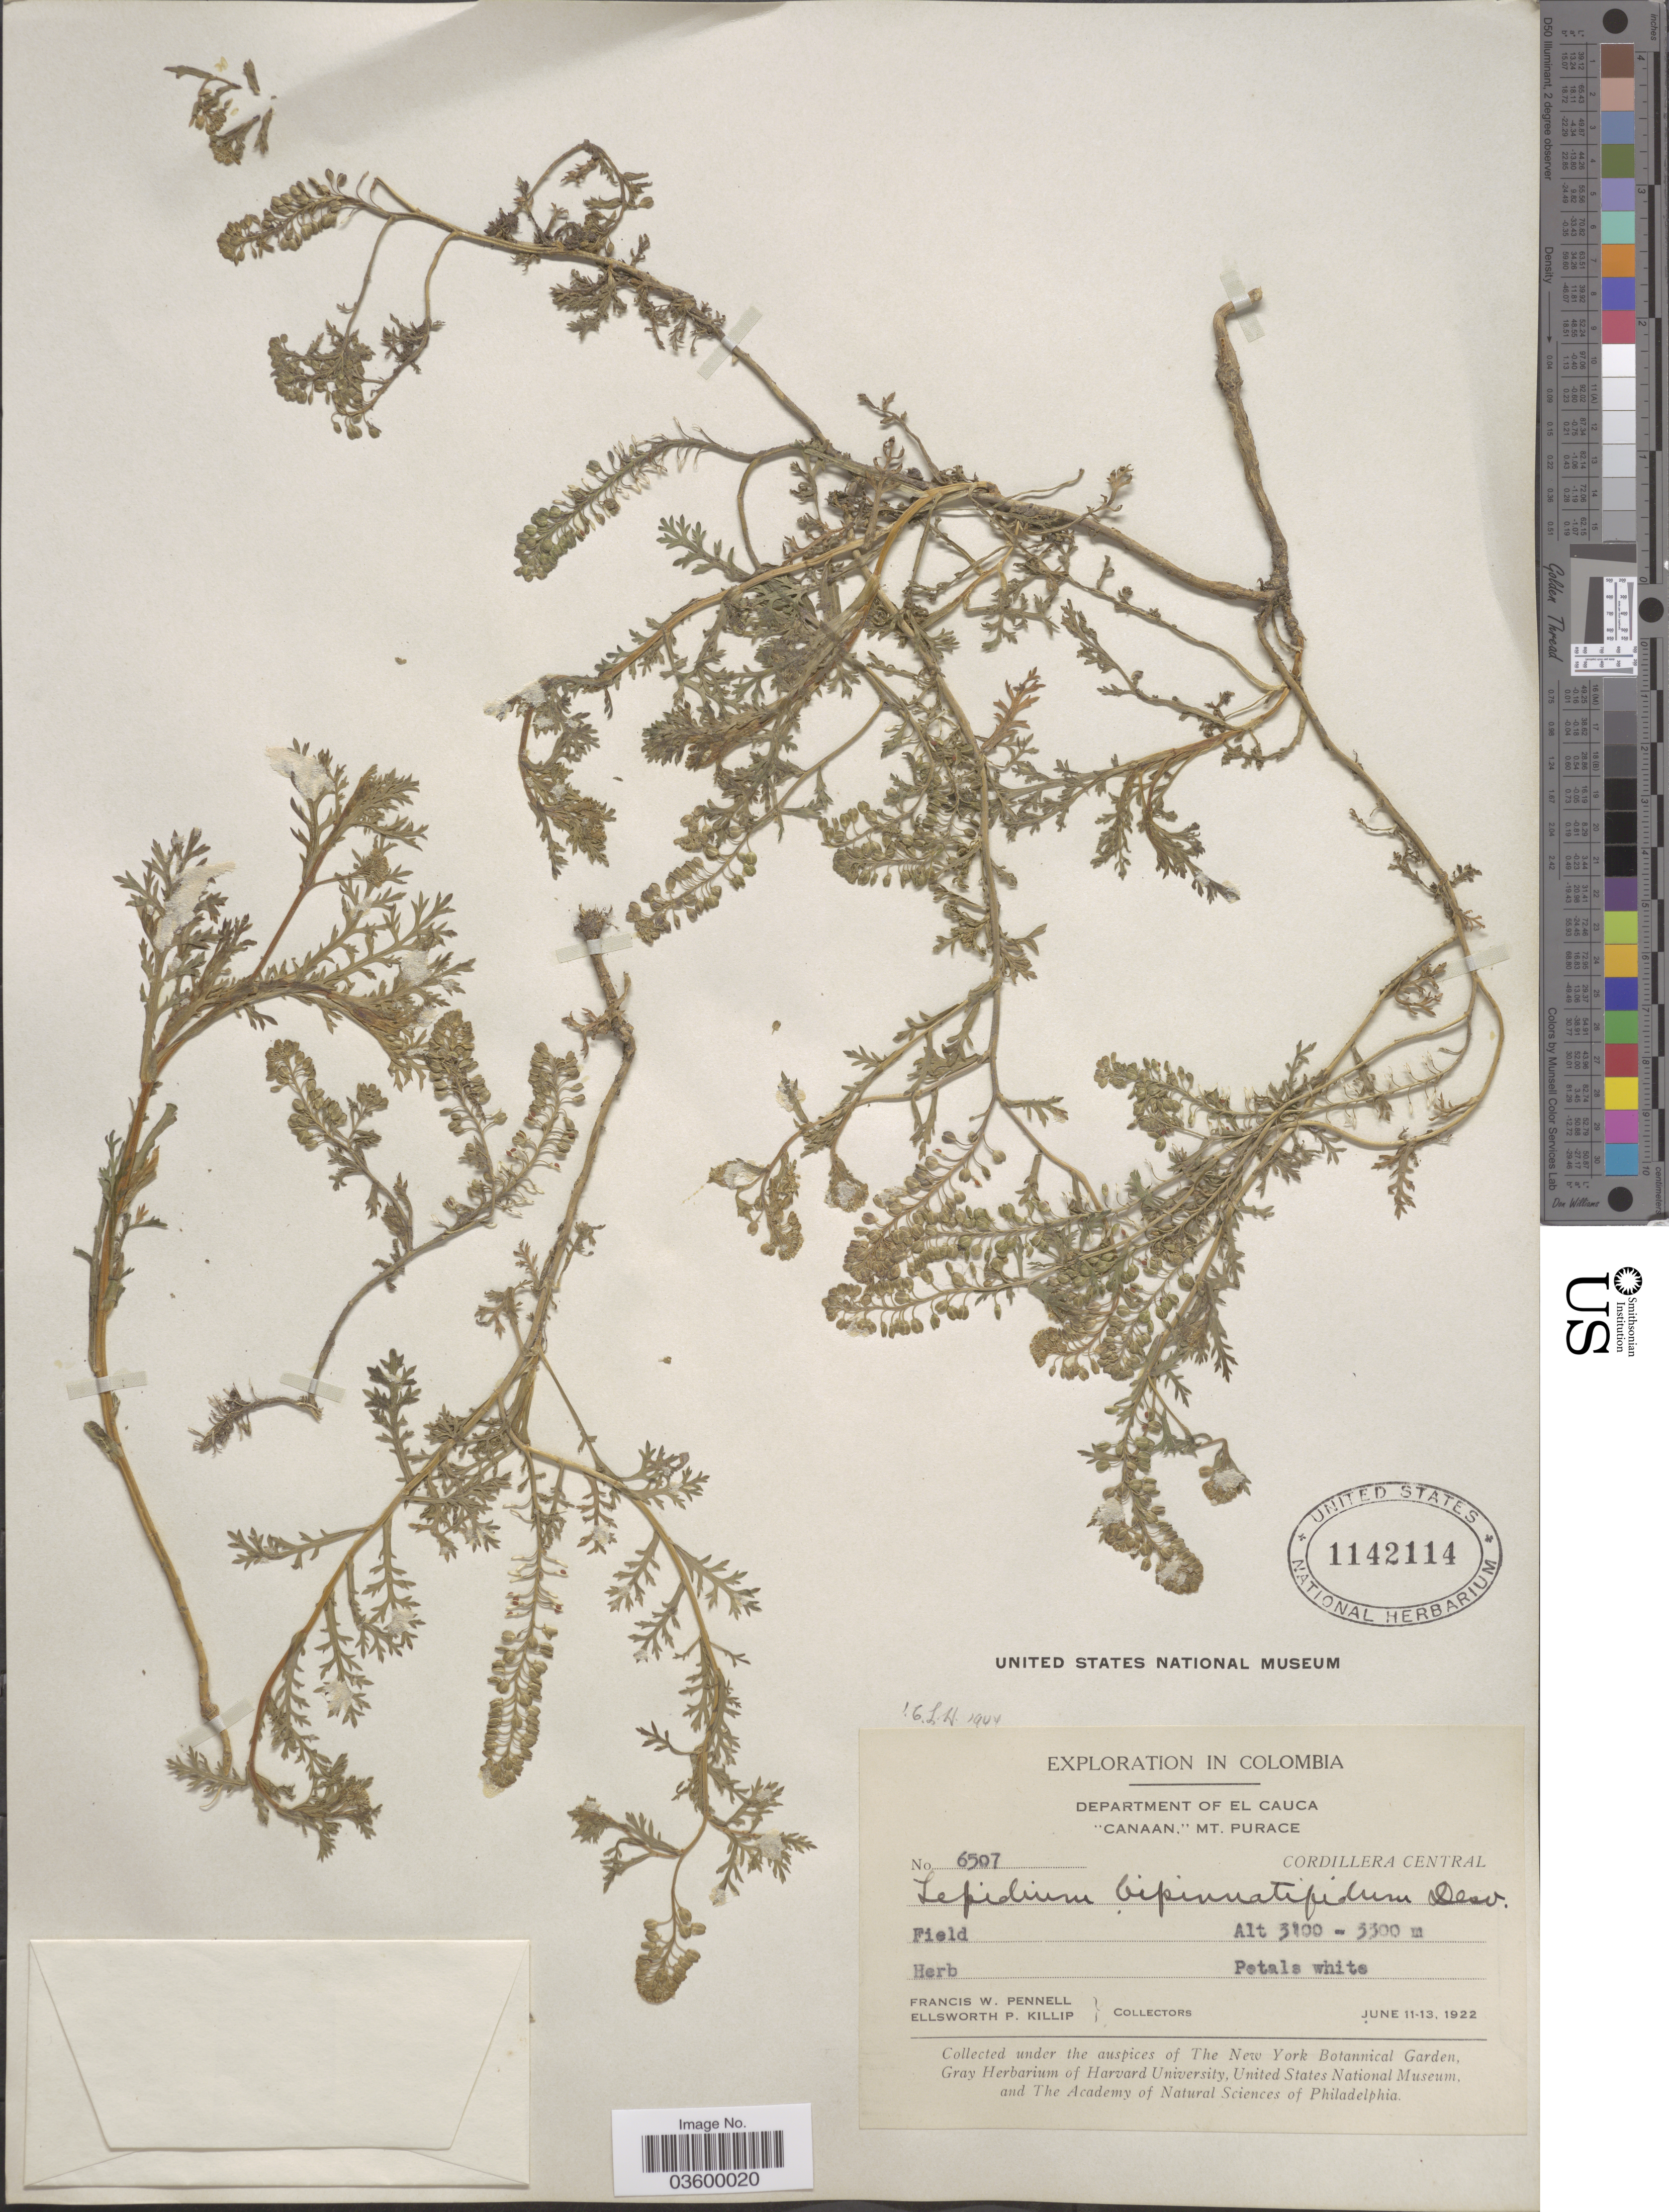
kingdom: Plantae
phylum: Tracheophyta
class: Magnoliopsida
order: Brassicales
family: Brassicaceae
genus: Lepidium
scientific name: Lepidium bipinnatifidum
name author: Desv.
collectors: F. W. Pennell & E. P. Killip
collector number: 6507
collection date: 1922-06-11/1922-06-13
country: Colombia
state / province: Cauca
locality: Department of El Cauca. "Canaan," Mt. Purace. Cordillera Central.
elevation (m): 3100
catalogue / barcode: US 1142114